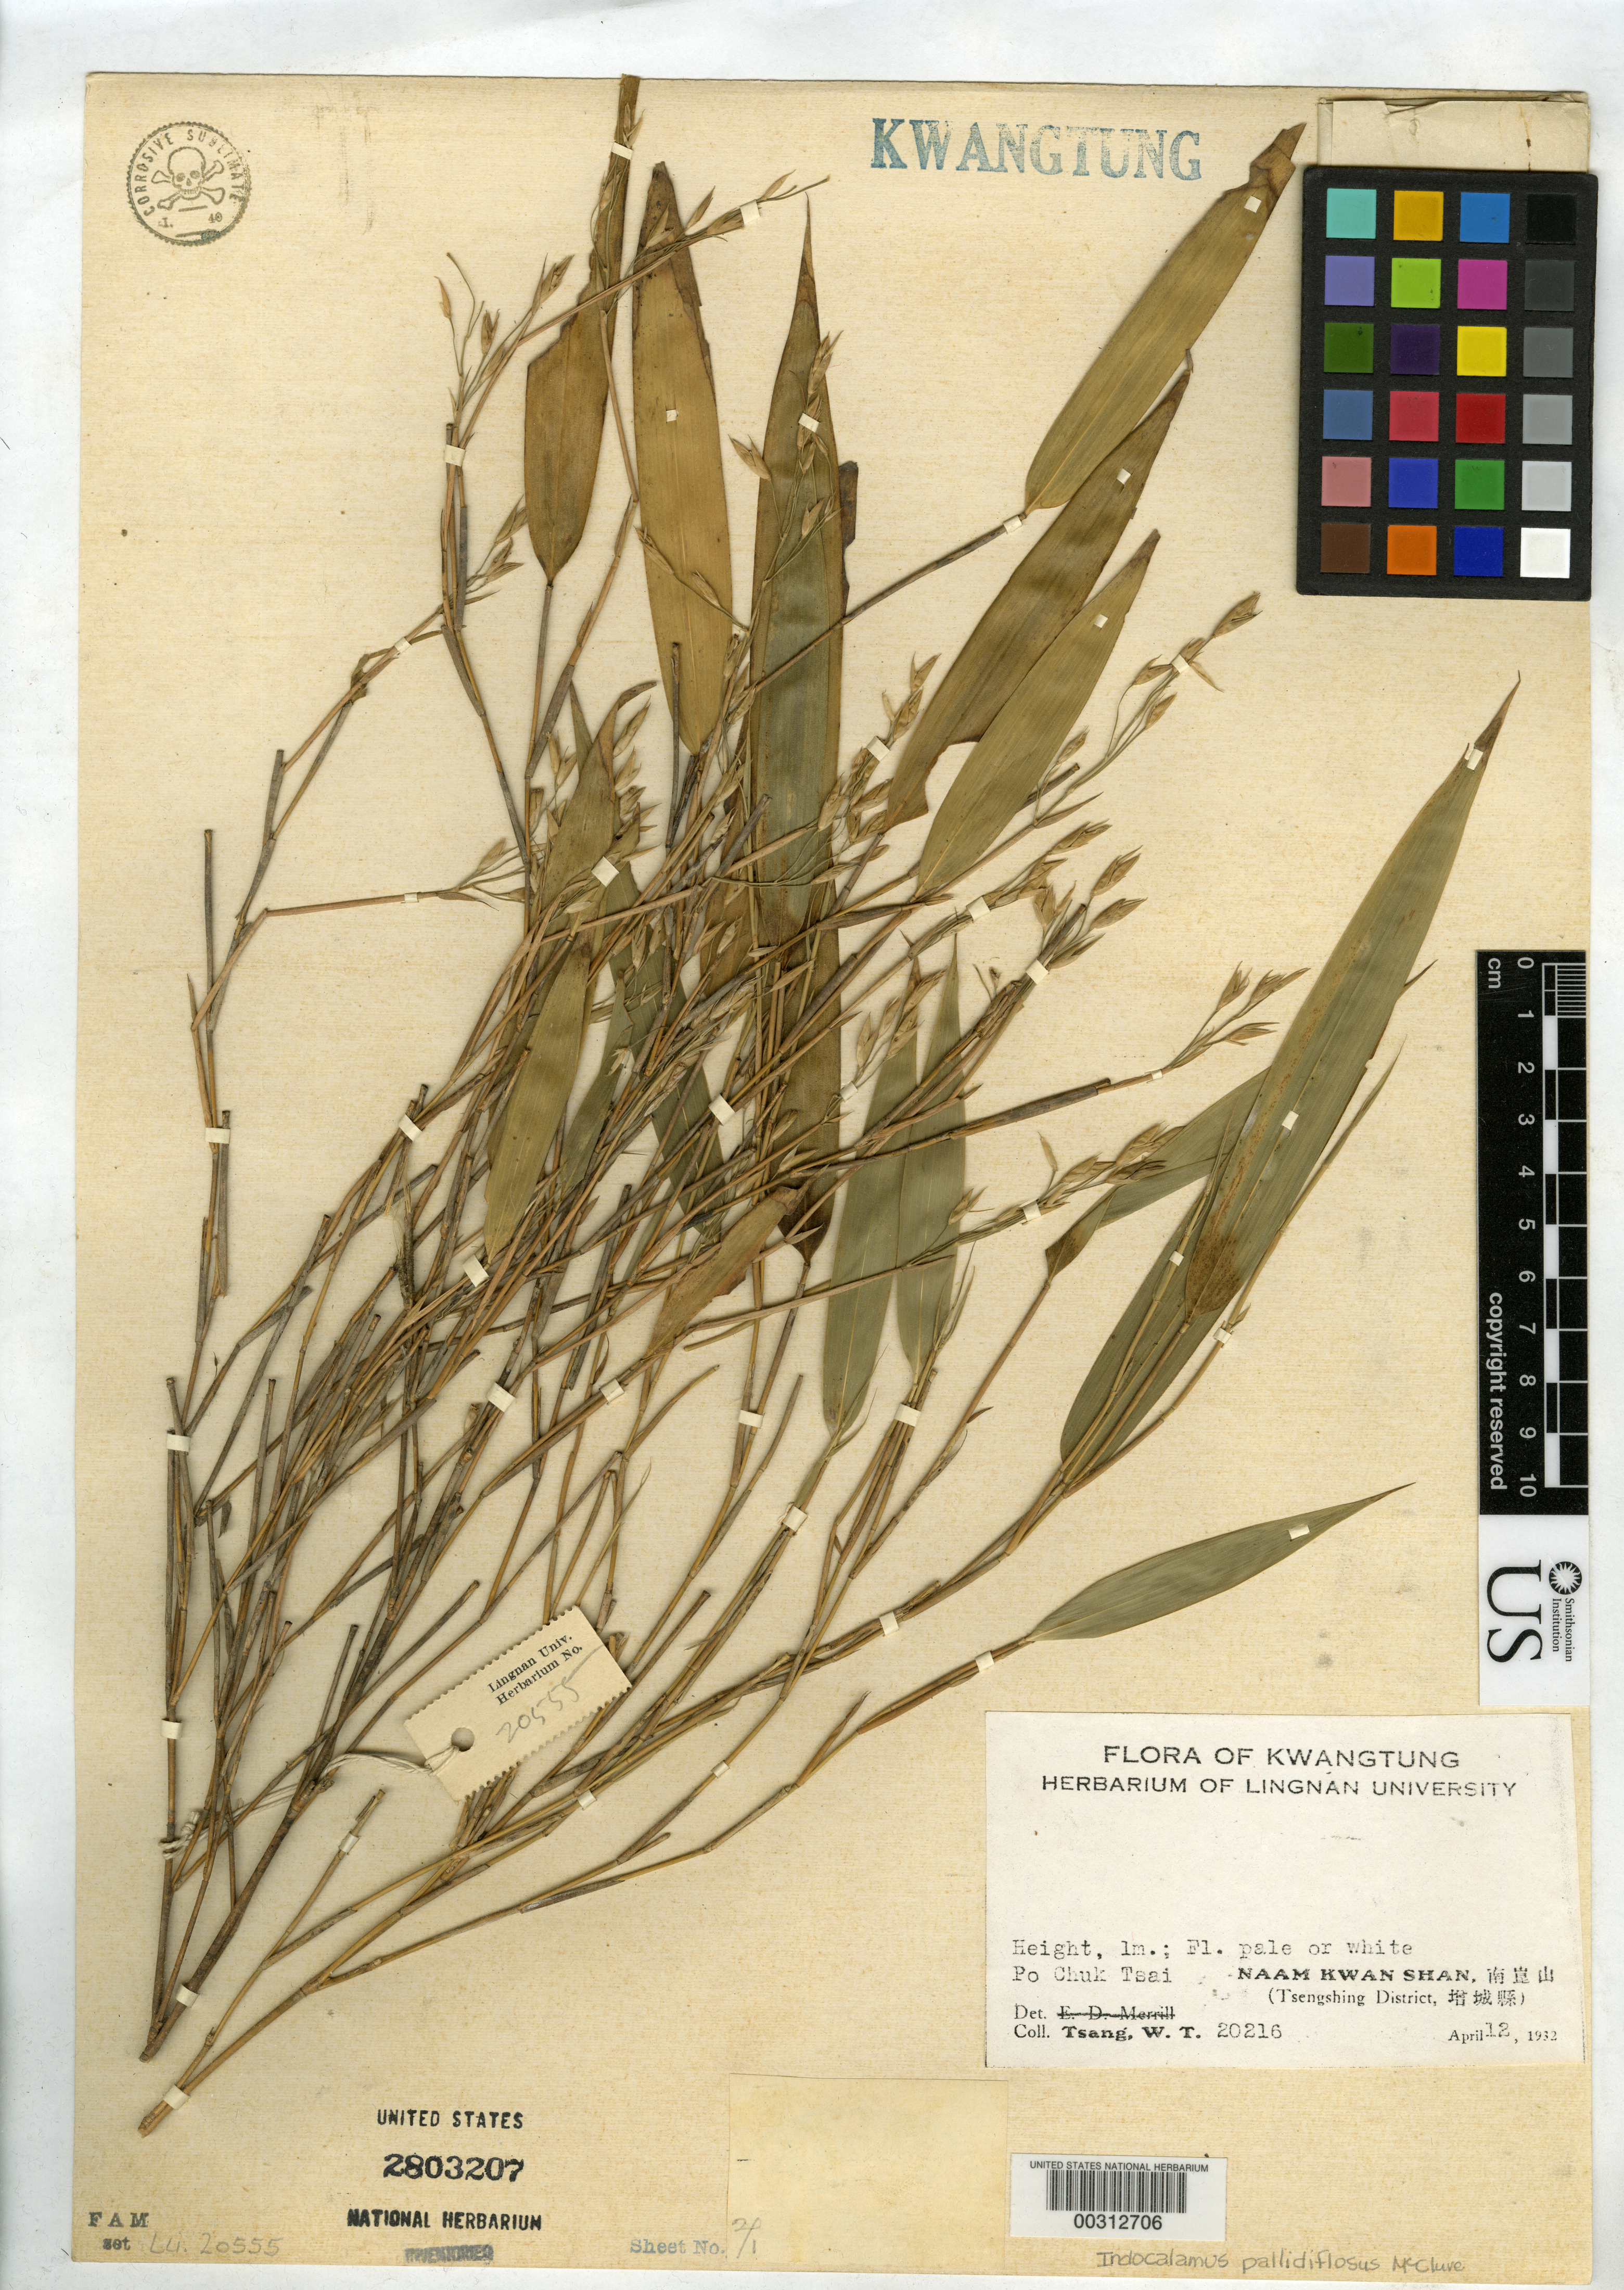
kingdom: Plantae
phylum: Tracheophyta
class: Liliopsida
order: Poales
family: Poaceae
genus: Indocalamus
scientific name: Indocalamus pallidiflorus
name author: McClure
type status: Isotype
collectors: W. T. Tsang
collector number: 20216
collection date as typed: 12 Apr 1932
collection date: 1932-04-12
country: China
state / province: Guangdong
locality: Naam kwan shan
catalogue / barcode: US 2803207